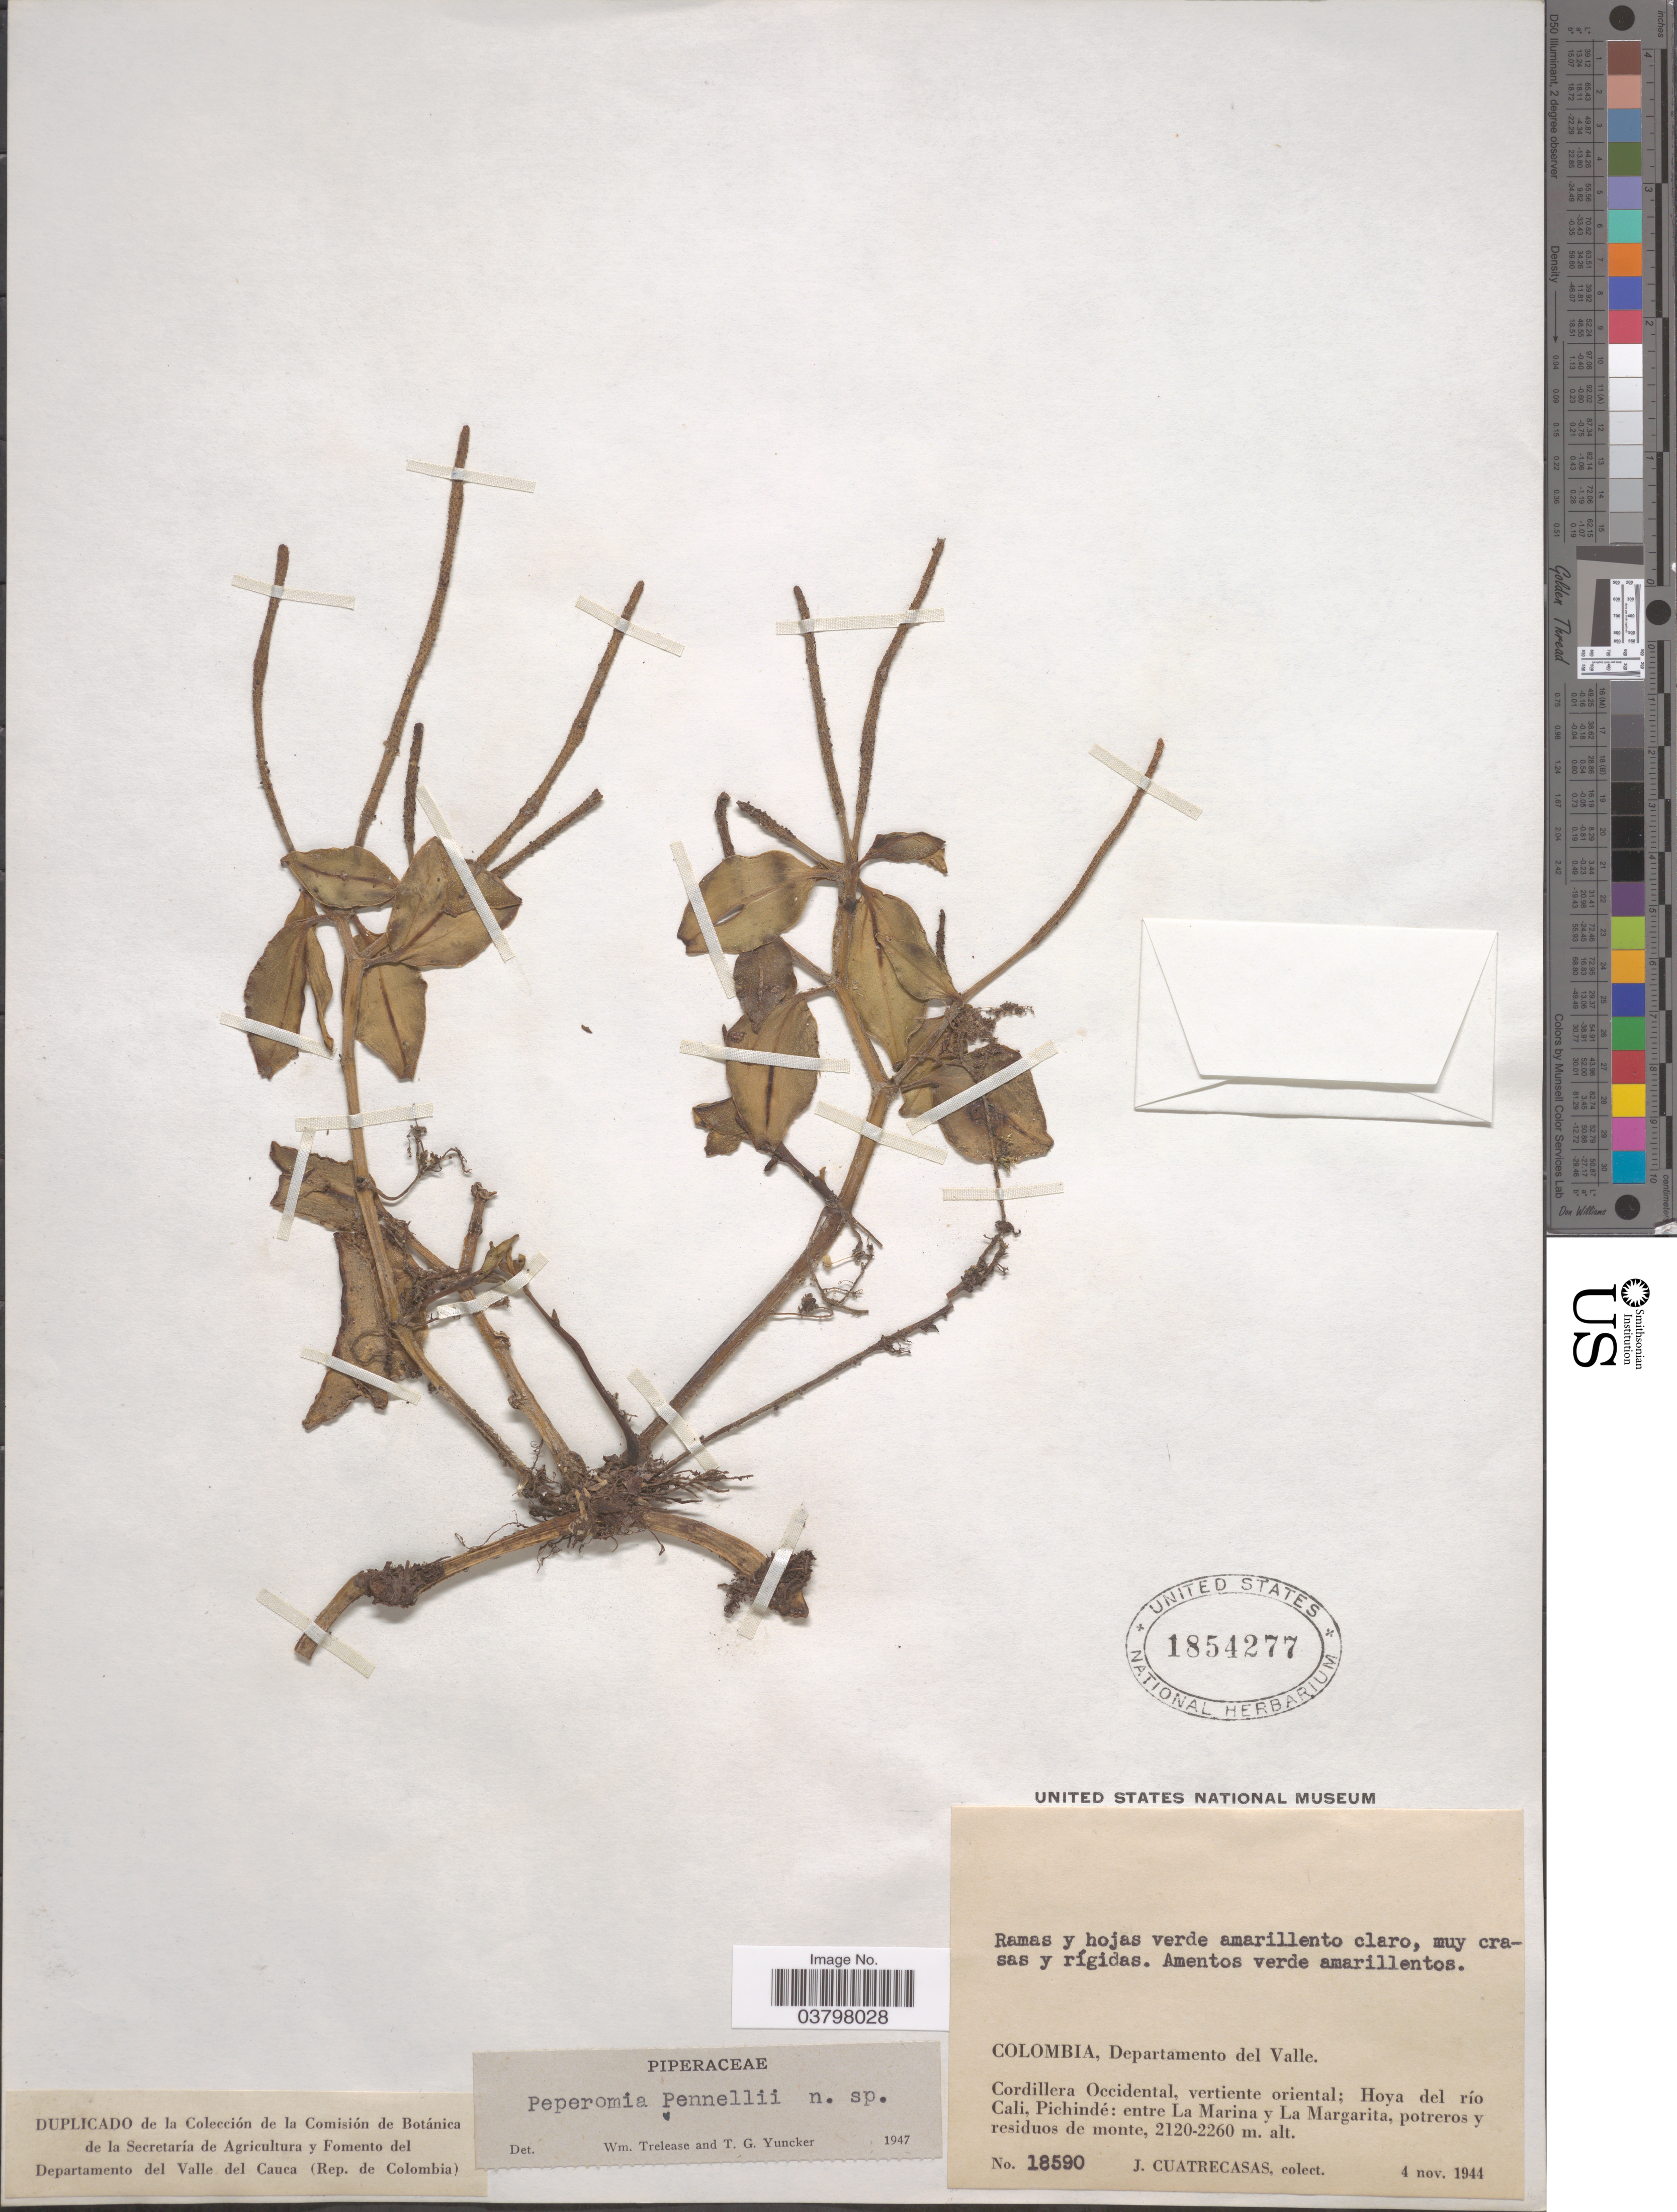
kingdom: Plantae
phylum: Tracheophyta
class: Magnoliopsida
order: Piperales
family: Piperaceae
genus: Peperomia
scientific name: Peperomia pennellii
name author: Trel. & Yunck.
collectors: J. Cuatrecasas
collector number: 18590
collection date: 1944-11-04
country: Colombia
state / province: Valle del Cauca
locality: Departamento del Valle. Cordillera Occidental, vertiente oriental; Hoya del río Cali, Pachindé: entre La Marina y La Margarita, potreros y residuos de monte.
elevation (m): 2120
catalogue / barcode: US 1854277